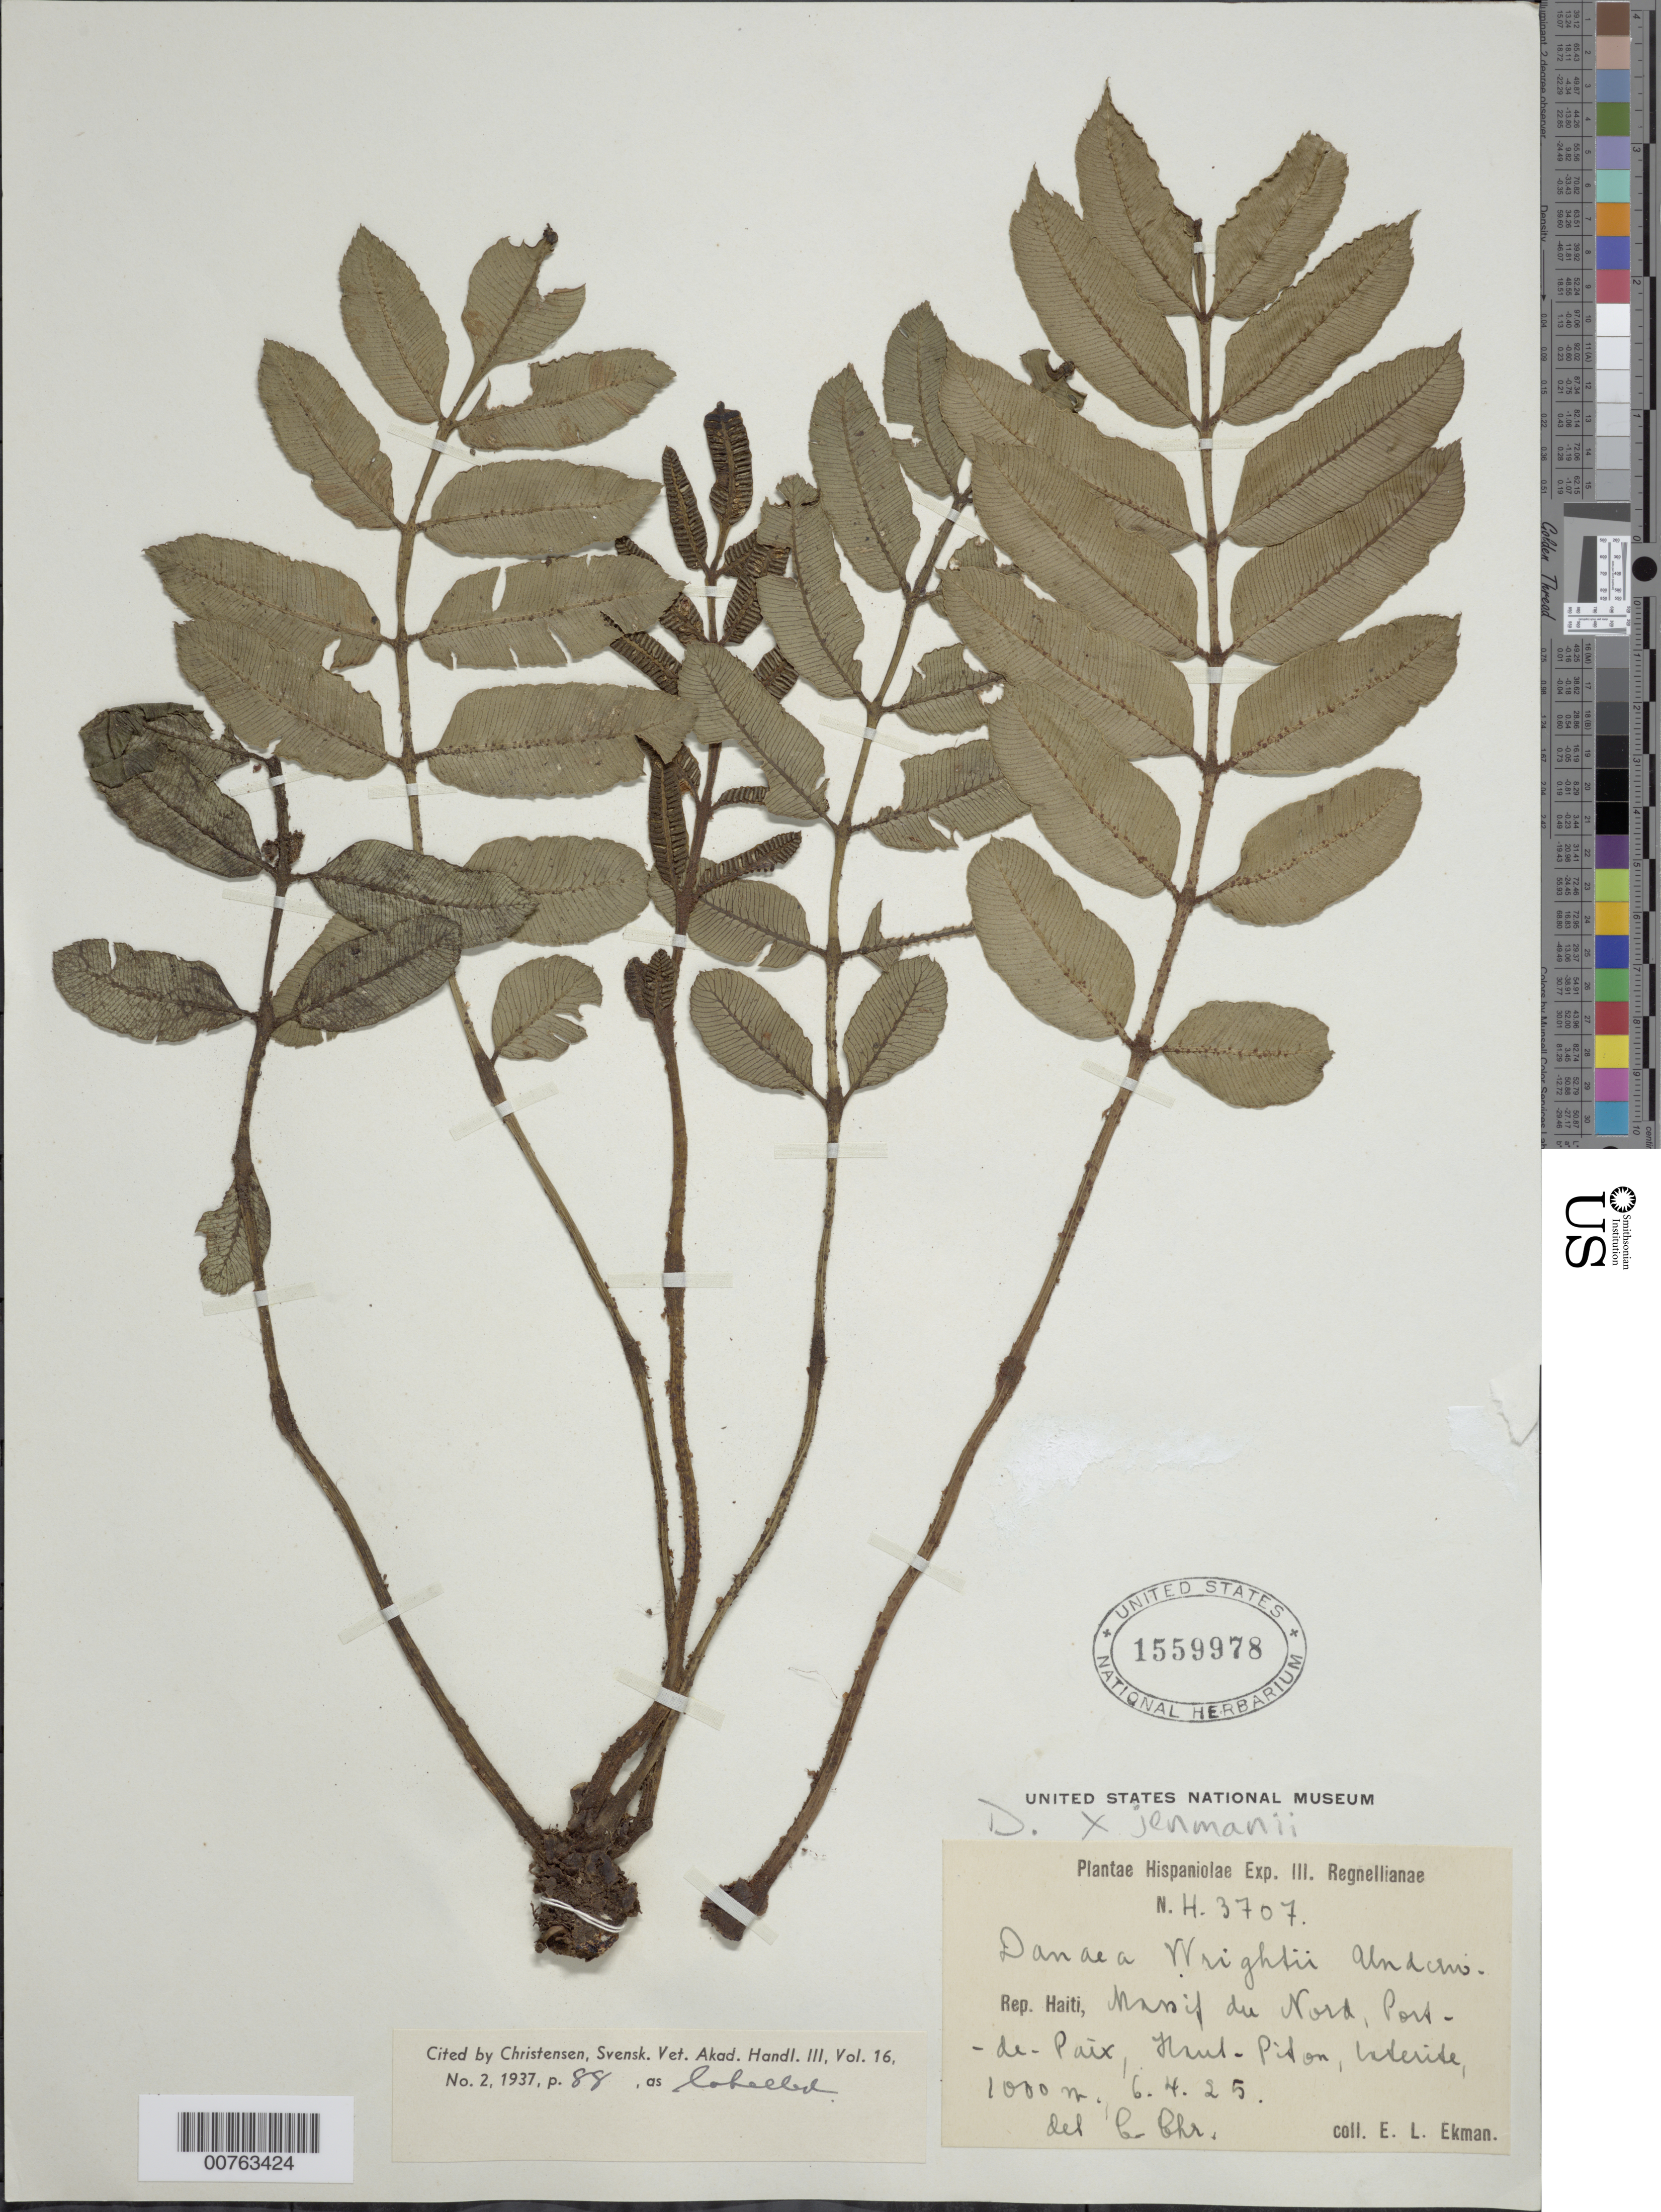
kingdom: Plantae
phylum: Tracheophyta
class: Polypodiopsida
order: Marattiales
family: Marattiaceae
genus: Danaea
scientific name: Danaea x jenmanii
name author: Underw.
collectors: E. L. Ekman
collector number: H 3707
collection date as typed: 06 Apr 1925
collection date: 1925-04-06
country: Haiti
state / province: Ouest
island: Hispaniola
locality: Massif du Nord, Port-au-Prince, high ridge of Haut-Piton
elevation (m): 1000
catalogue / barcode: US 1559978